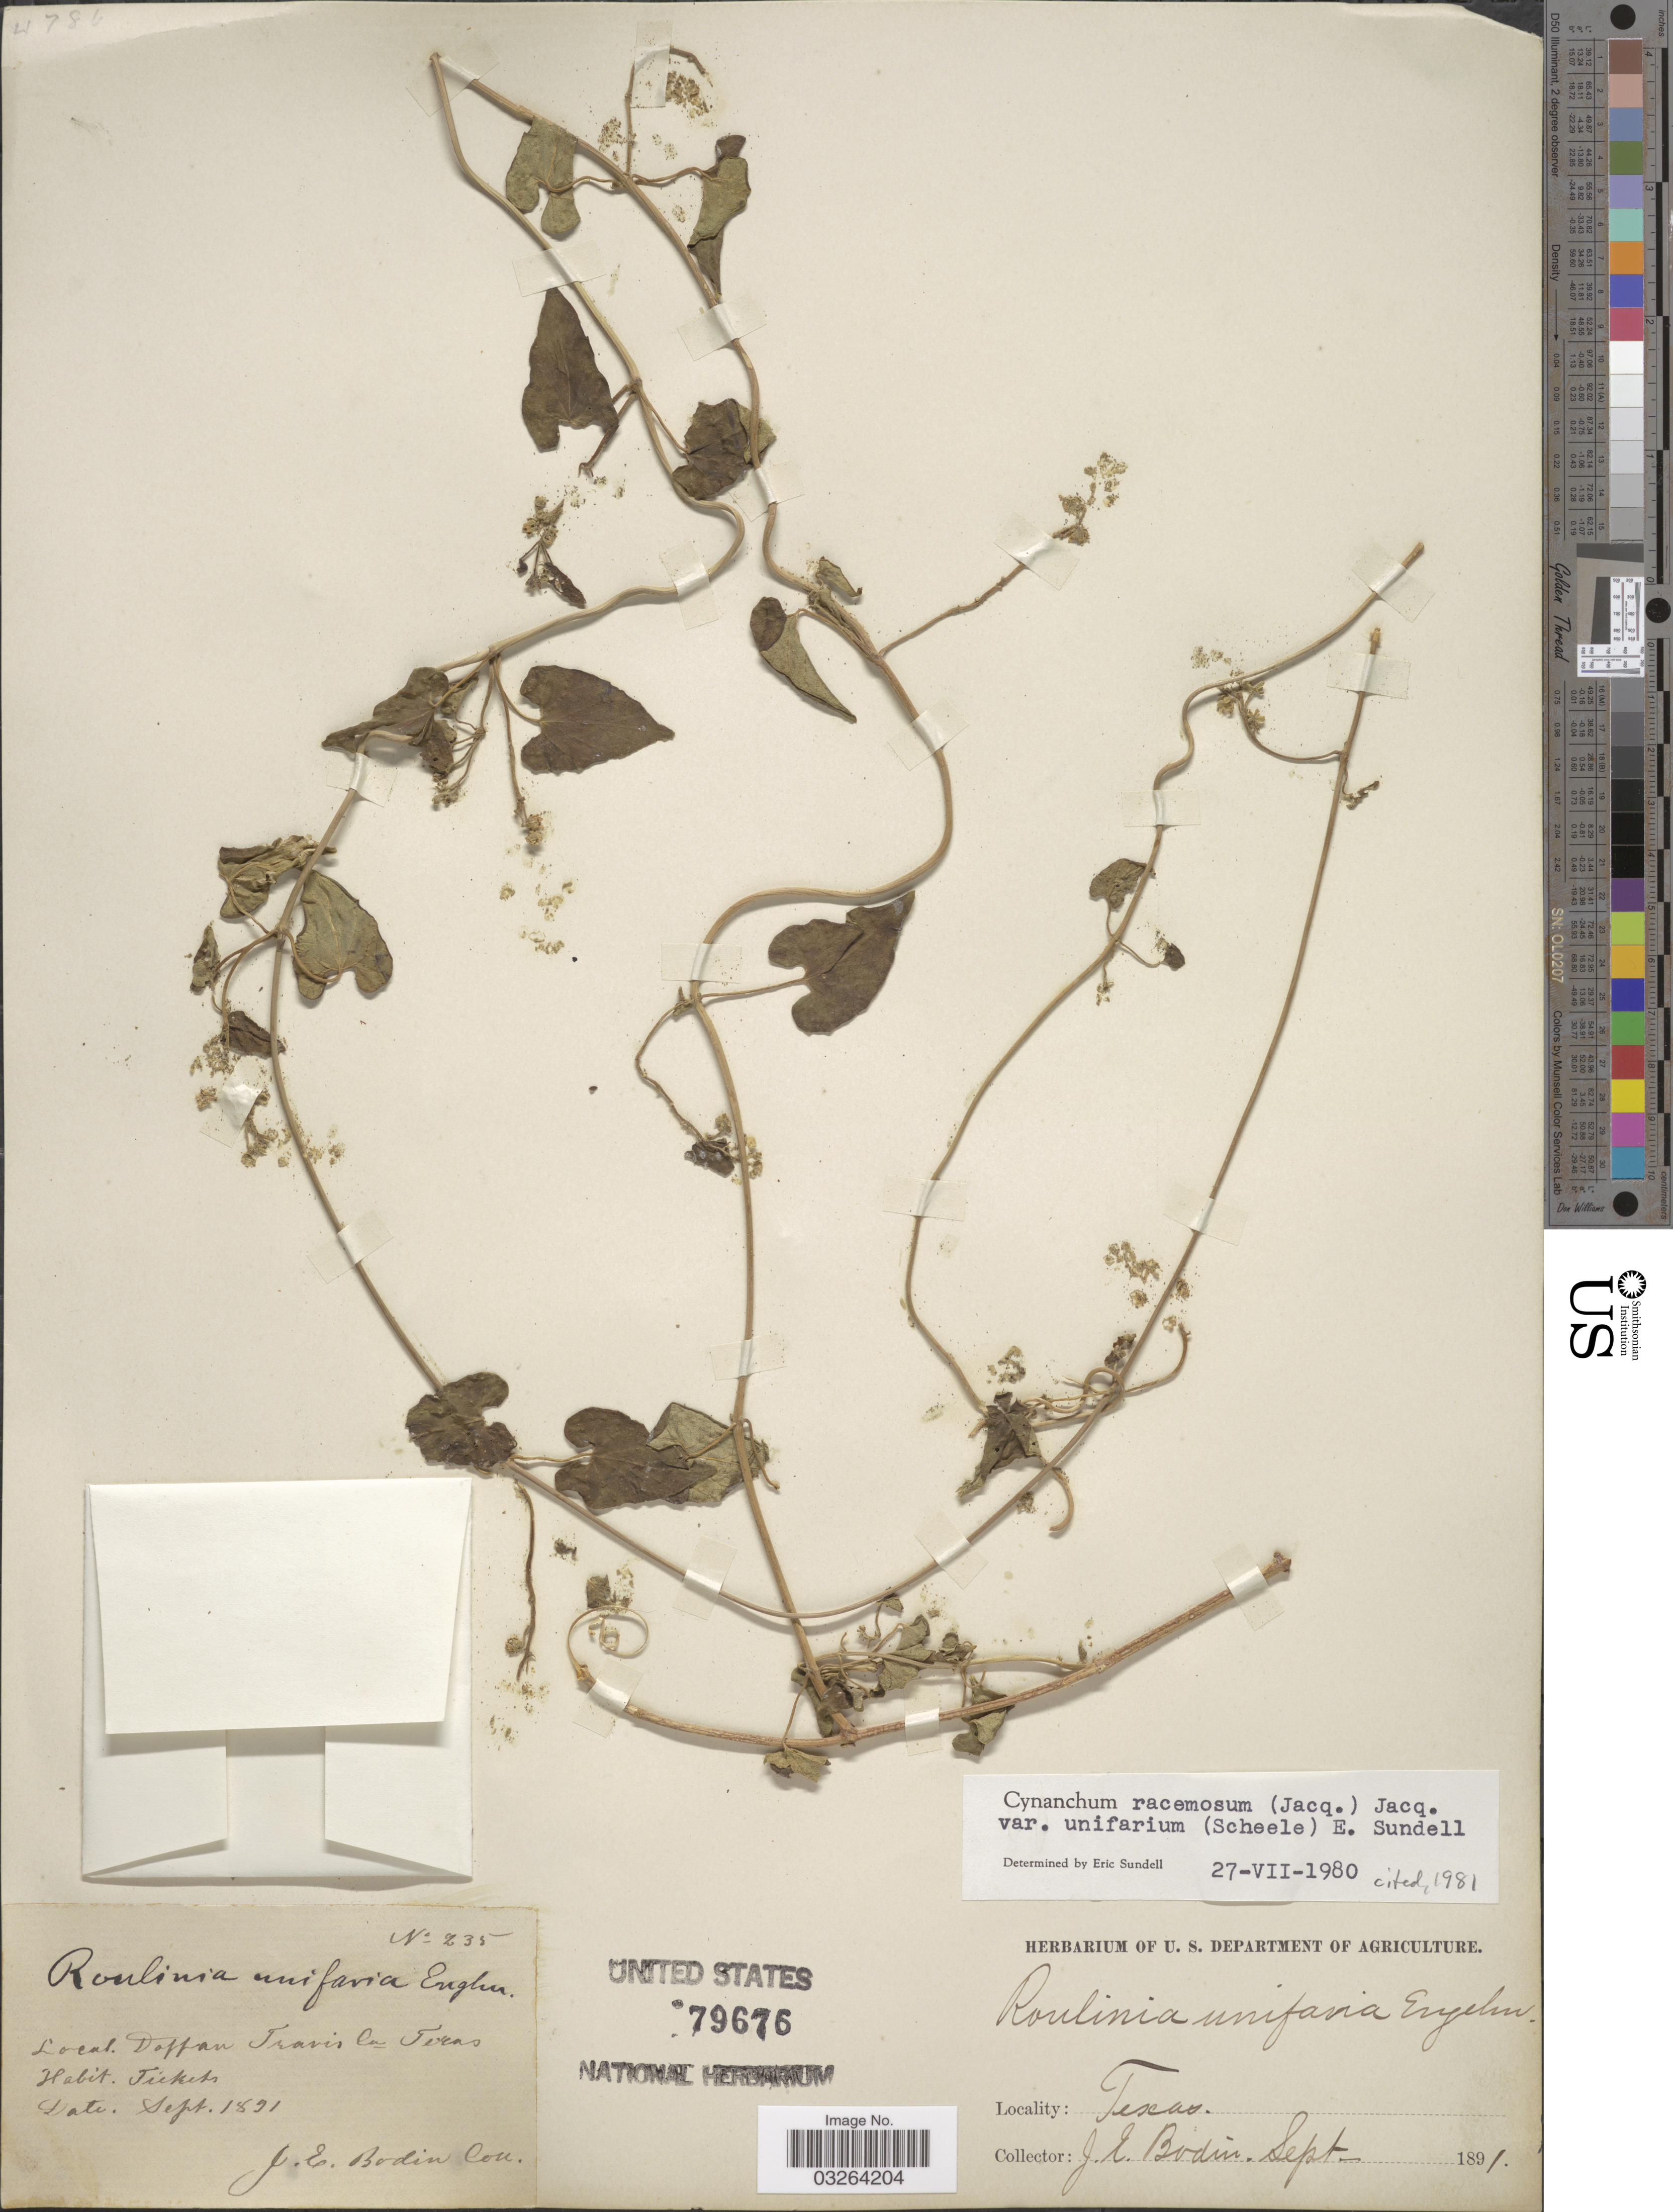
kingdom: Plantae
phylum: Tracheophyta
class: Magnoliopsida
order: Gentianales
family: Apocynaceae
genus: Cynanchum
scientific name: Cynanchum racemosum var. unifarium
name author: (Scheele) Sundell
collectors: J. E. Bodin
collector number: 235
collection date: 1891-09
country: United States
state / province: Texas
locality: Daffan Travis Co.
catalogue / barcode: US 79676